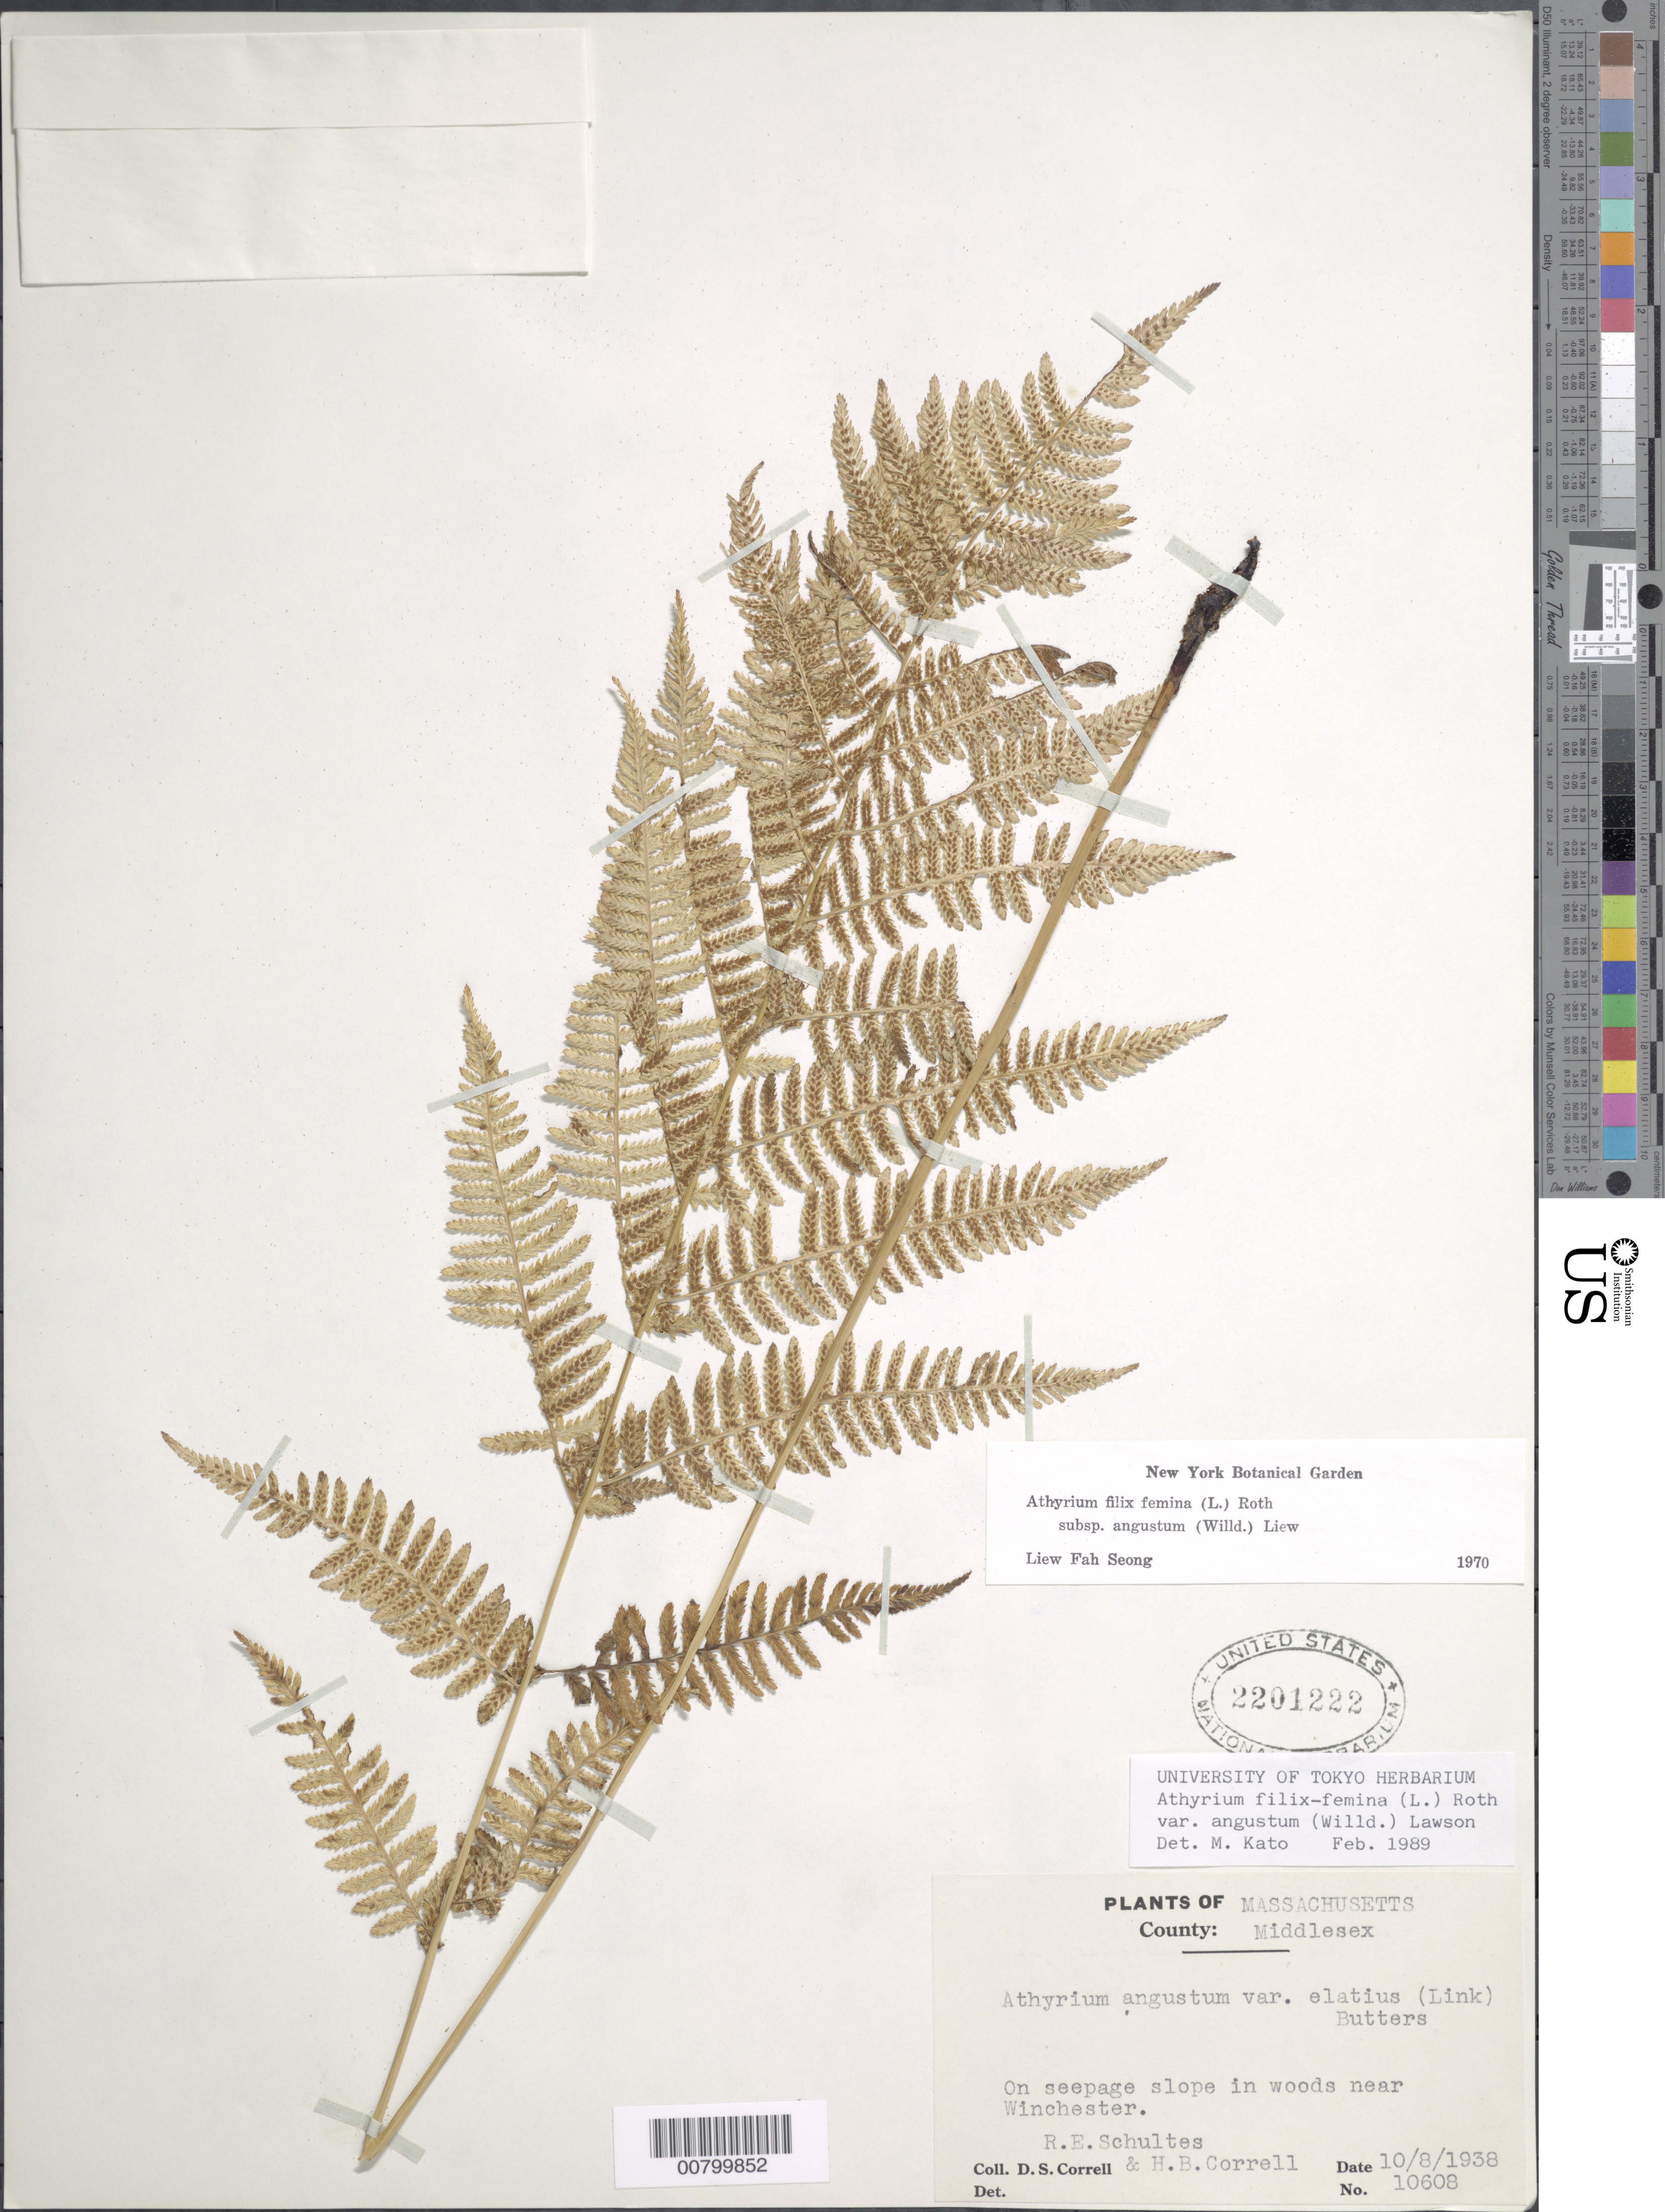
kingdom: Plantae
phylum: Tracheophyta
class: Polypodiopsida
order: Polypodiales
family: Athyriaceae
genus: Athyrium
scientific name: Athyrium filix-femina subsp. angustatum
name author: (Willd.) R.T. Clausen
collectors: D. S. Correll, H. Correll & R. E. Schultes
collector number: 10608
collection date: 1938-08-10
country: United States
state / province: Massachusetts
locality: County: Middlesex, on seepage slope in woods near Winchester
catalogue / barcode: US 2201222